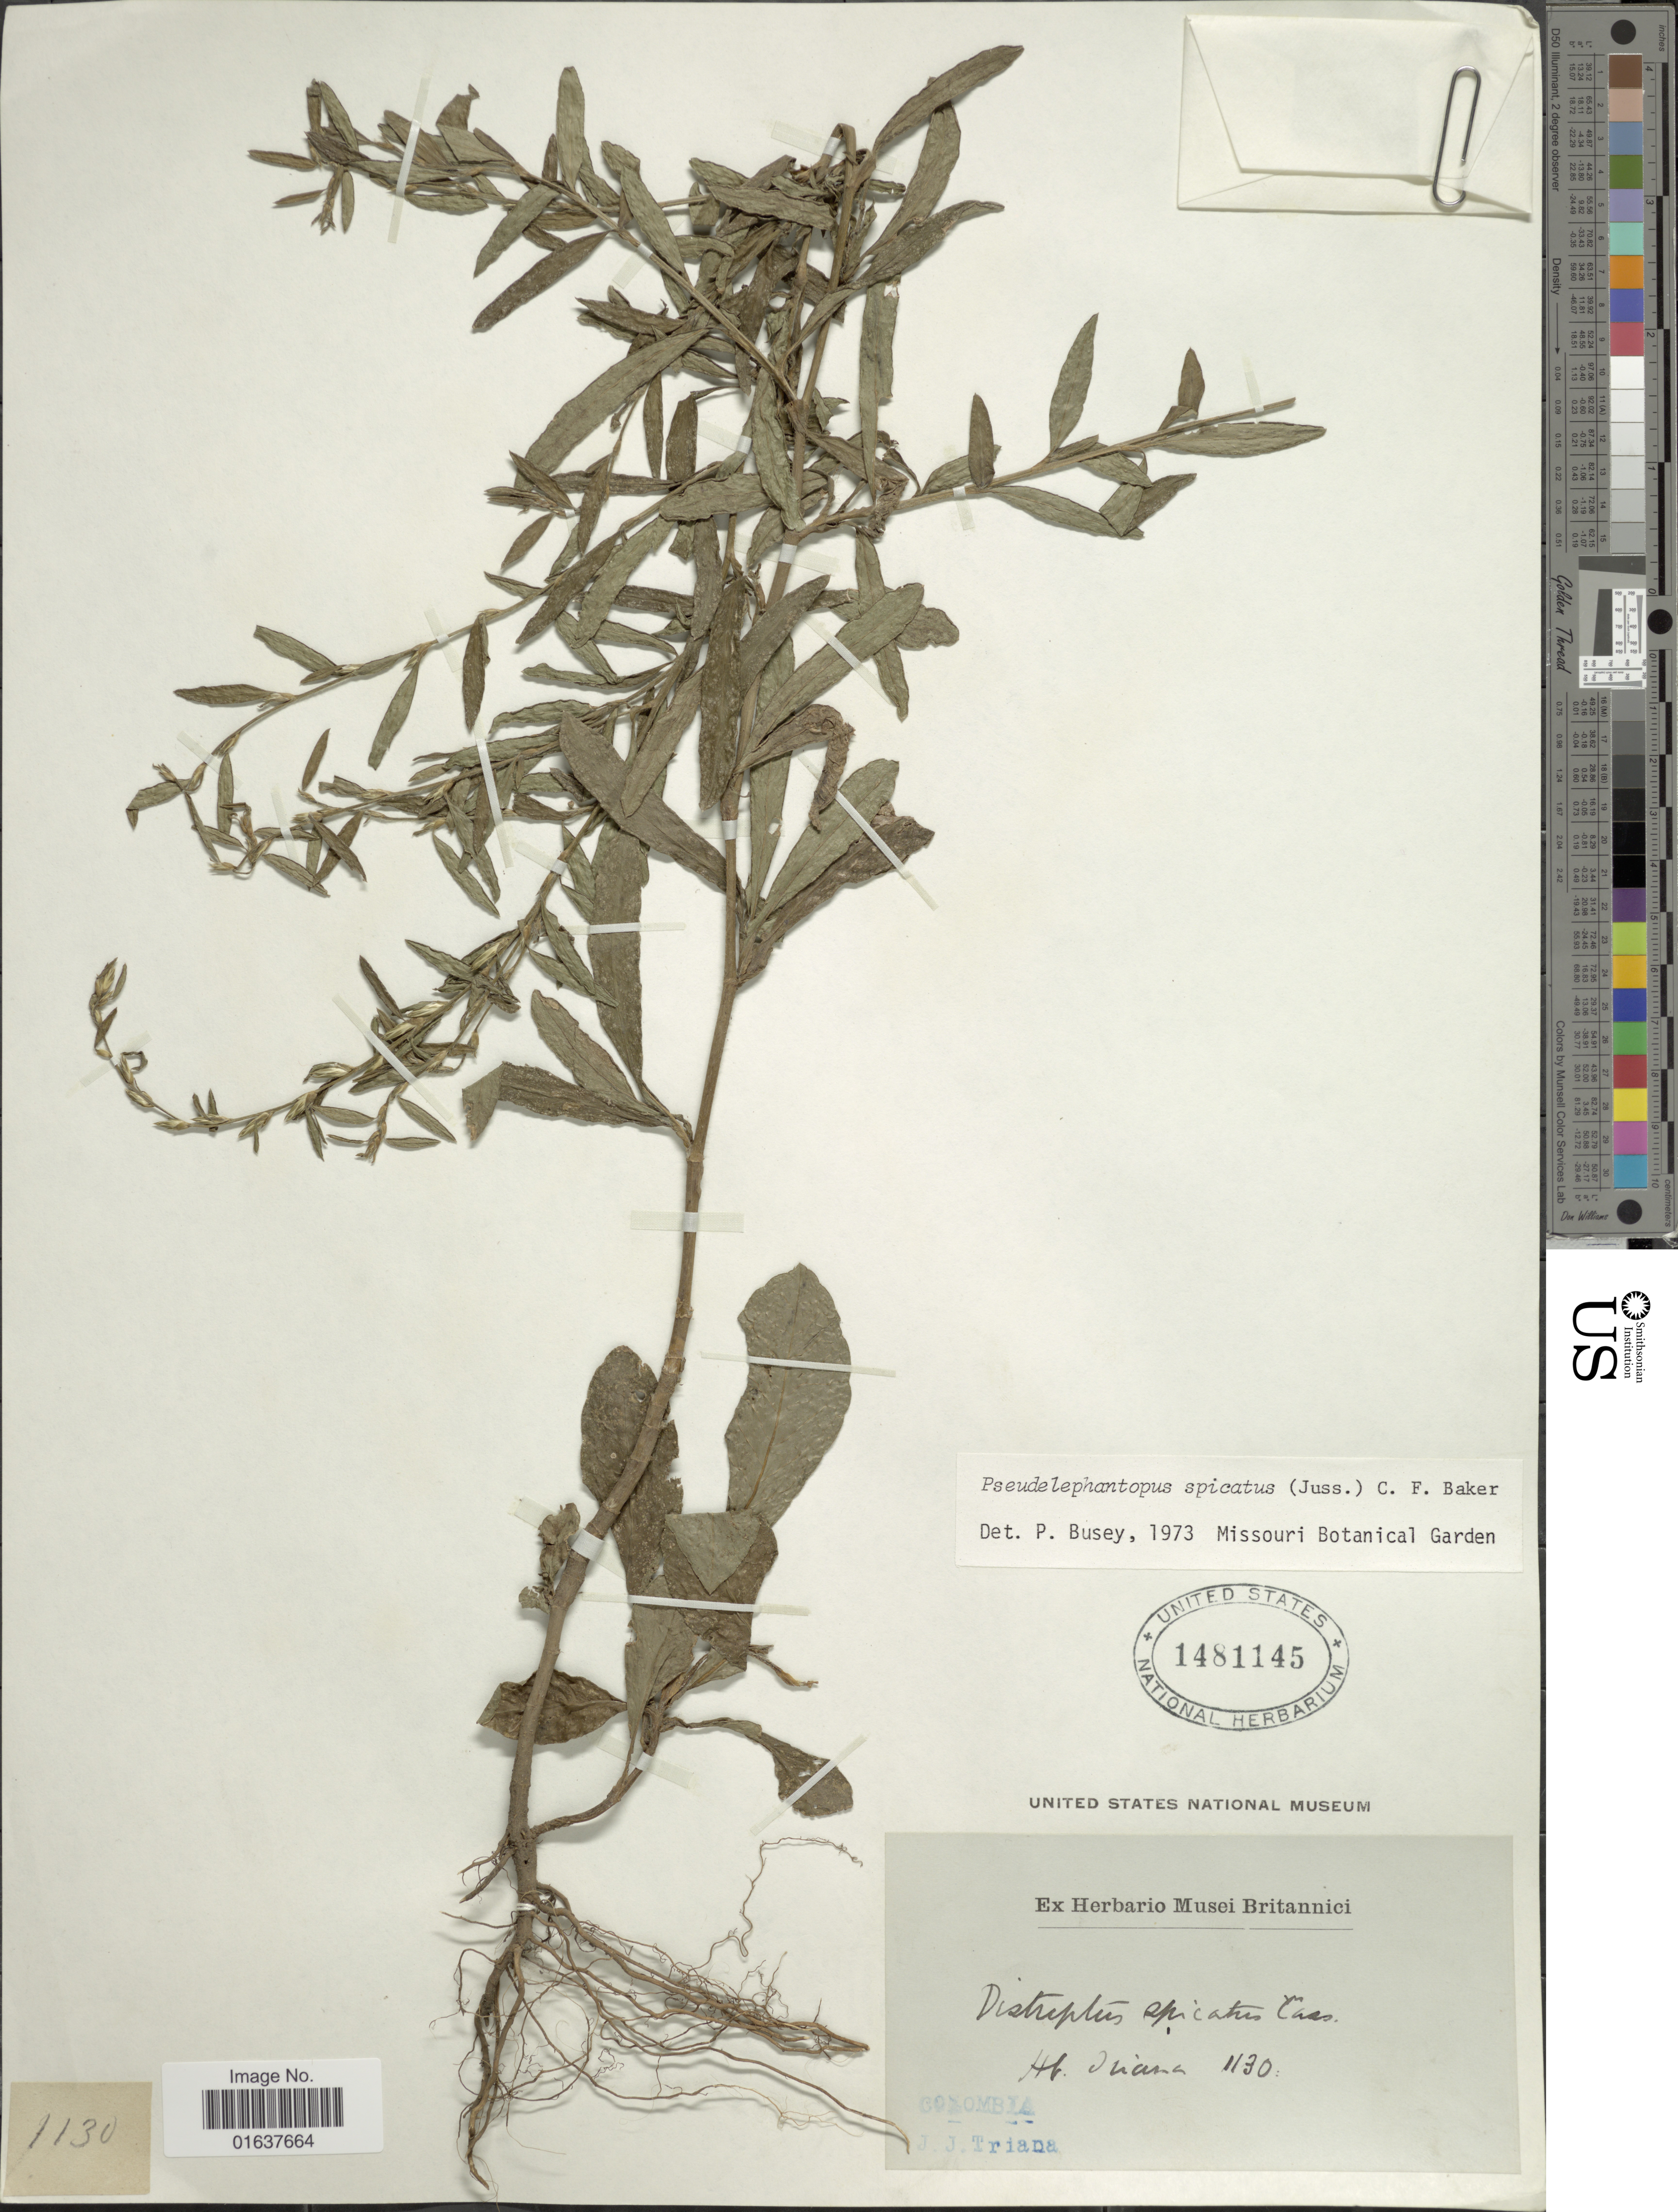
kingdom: Plantae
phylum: Tracheophyta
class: Magnoliopsida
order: Asterales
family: Asteraceae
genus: Pseudelephantopus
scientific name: Pseudelephantopus spicatus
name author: (Juss. ex Aubl.) C.F. Baker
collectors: J. J. Triana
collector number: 1130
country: Colombia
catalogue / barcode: US 1481145